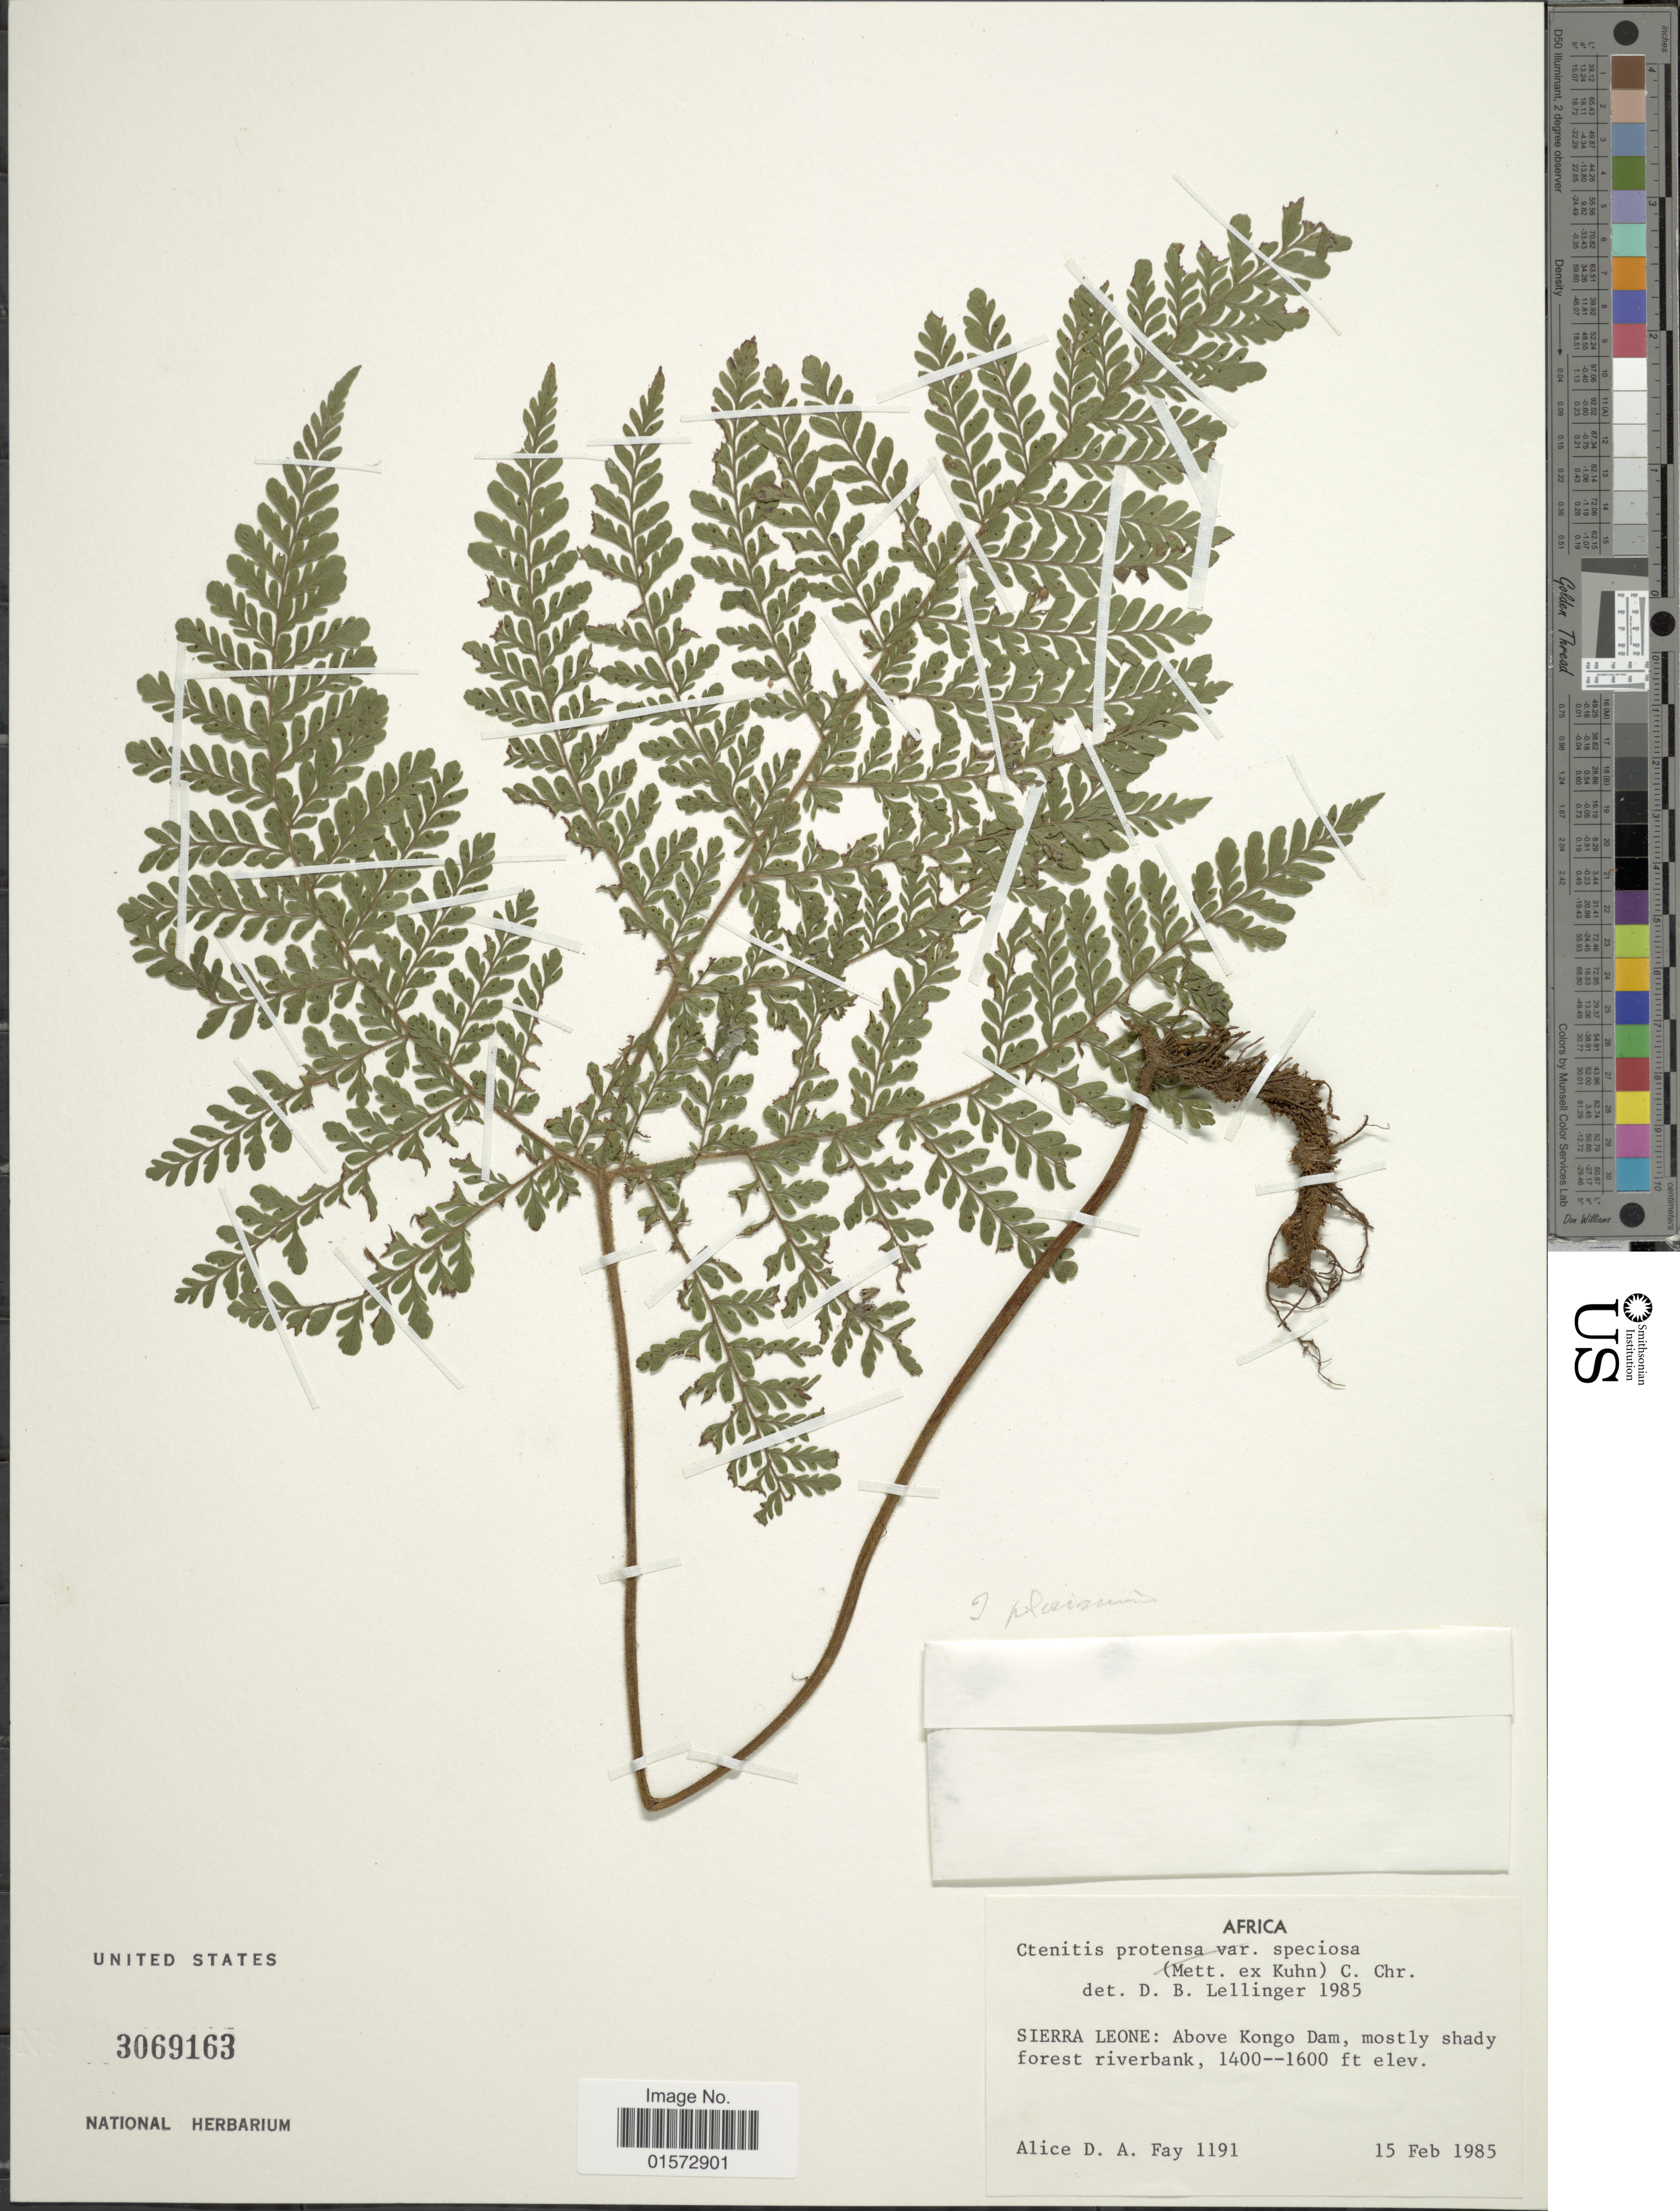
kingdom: Plantae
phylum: Tracheophyta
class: Polypodiopsida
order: Polypodiales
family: Tectariaceae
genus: Triplophyllum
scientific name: Triplophyllum pilosissimum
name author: (J. Sm. ex T. Moore)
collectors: A. Fay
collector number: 1191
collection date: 1985-02-15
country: Sierra Leone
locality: Africa, Above Kongo Dam, mostly shady forest riverbank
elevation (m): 427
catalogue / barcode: US 3069163